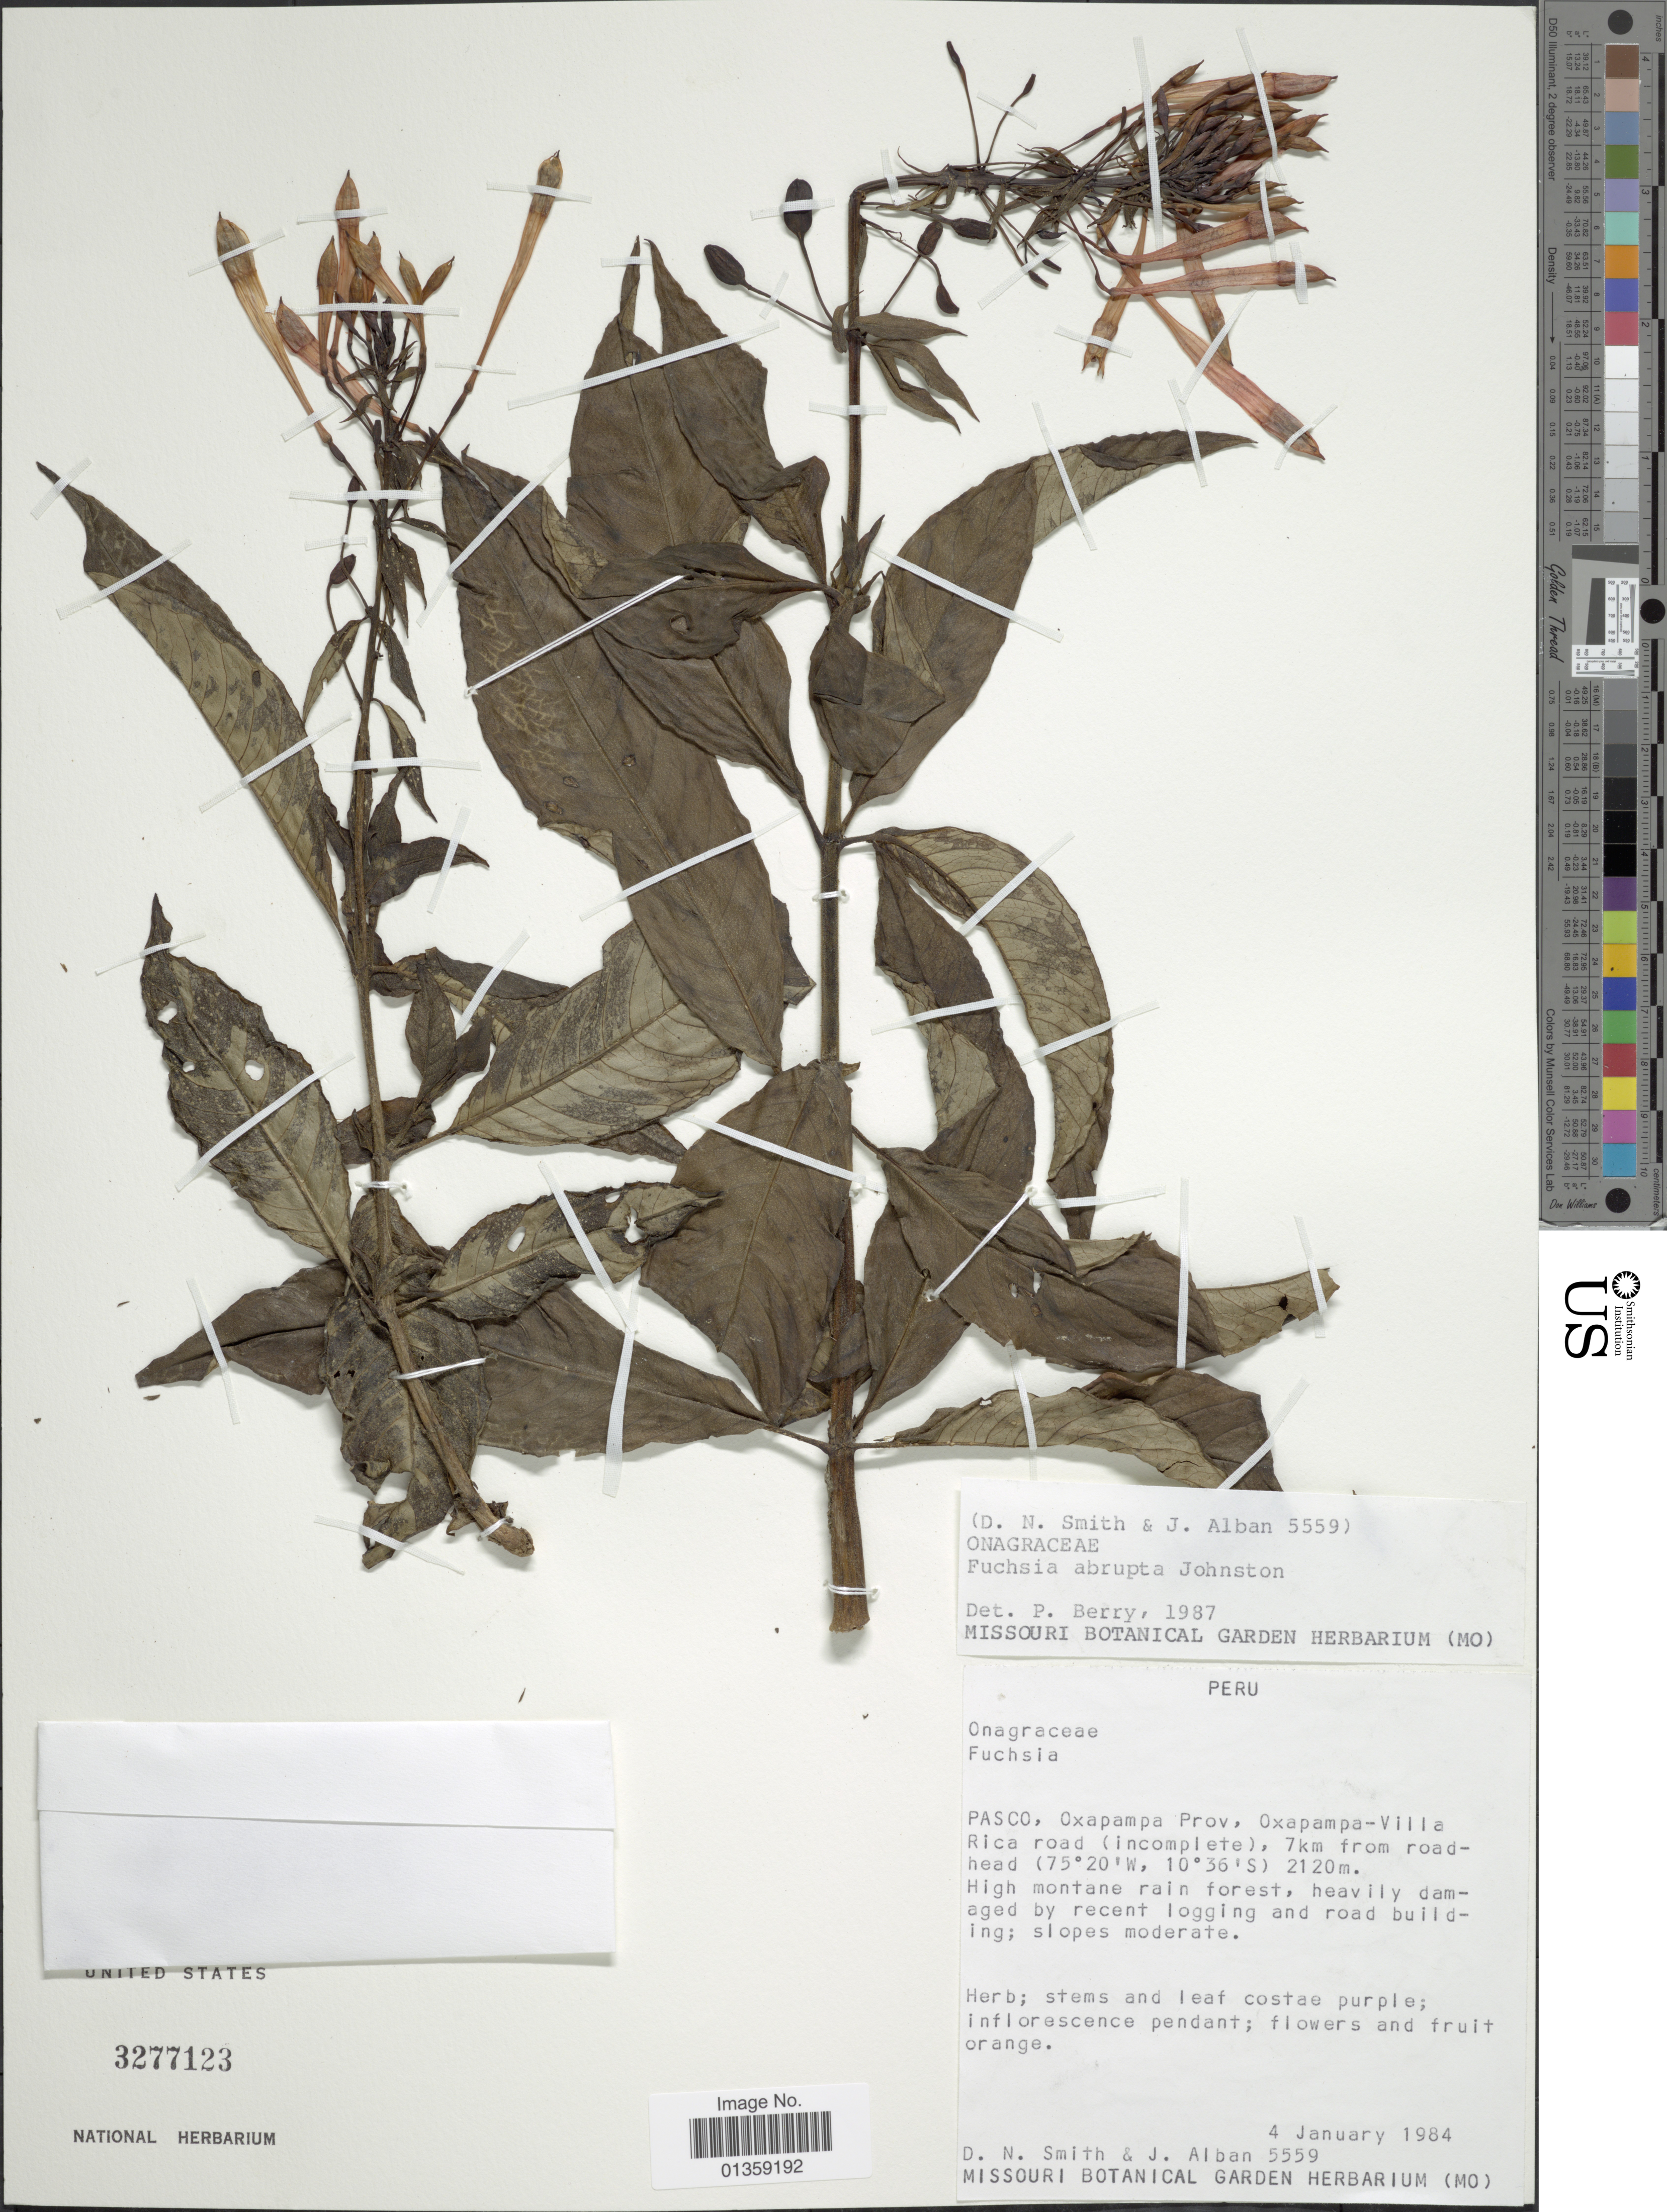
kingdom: Plantae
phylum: Tracheophyta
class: Magnoliopsida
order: Myrtales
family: Onagraceae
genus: Fuchsia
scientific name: Fuchsia abrupta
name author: I.M. Johnst.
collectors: D. Smith & J. Alban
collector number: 5559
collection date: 1984-01-04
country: Peru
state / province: Pasco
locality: Oxapampa Prov, Oxapampa-Villa Rica road (incomplete), 7km from roadhead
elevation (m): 2120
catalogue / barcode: US 3277123